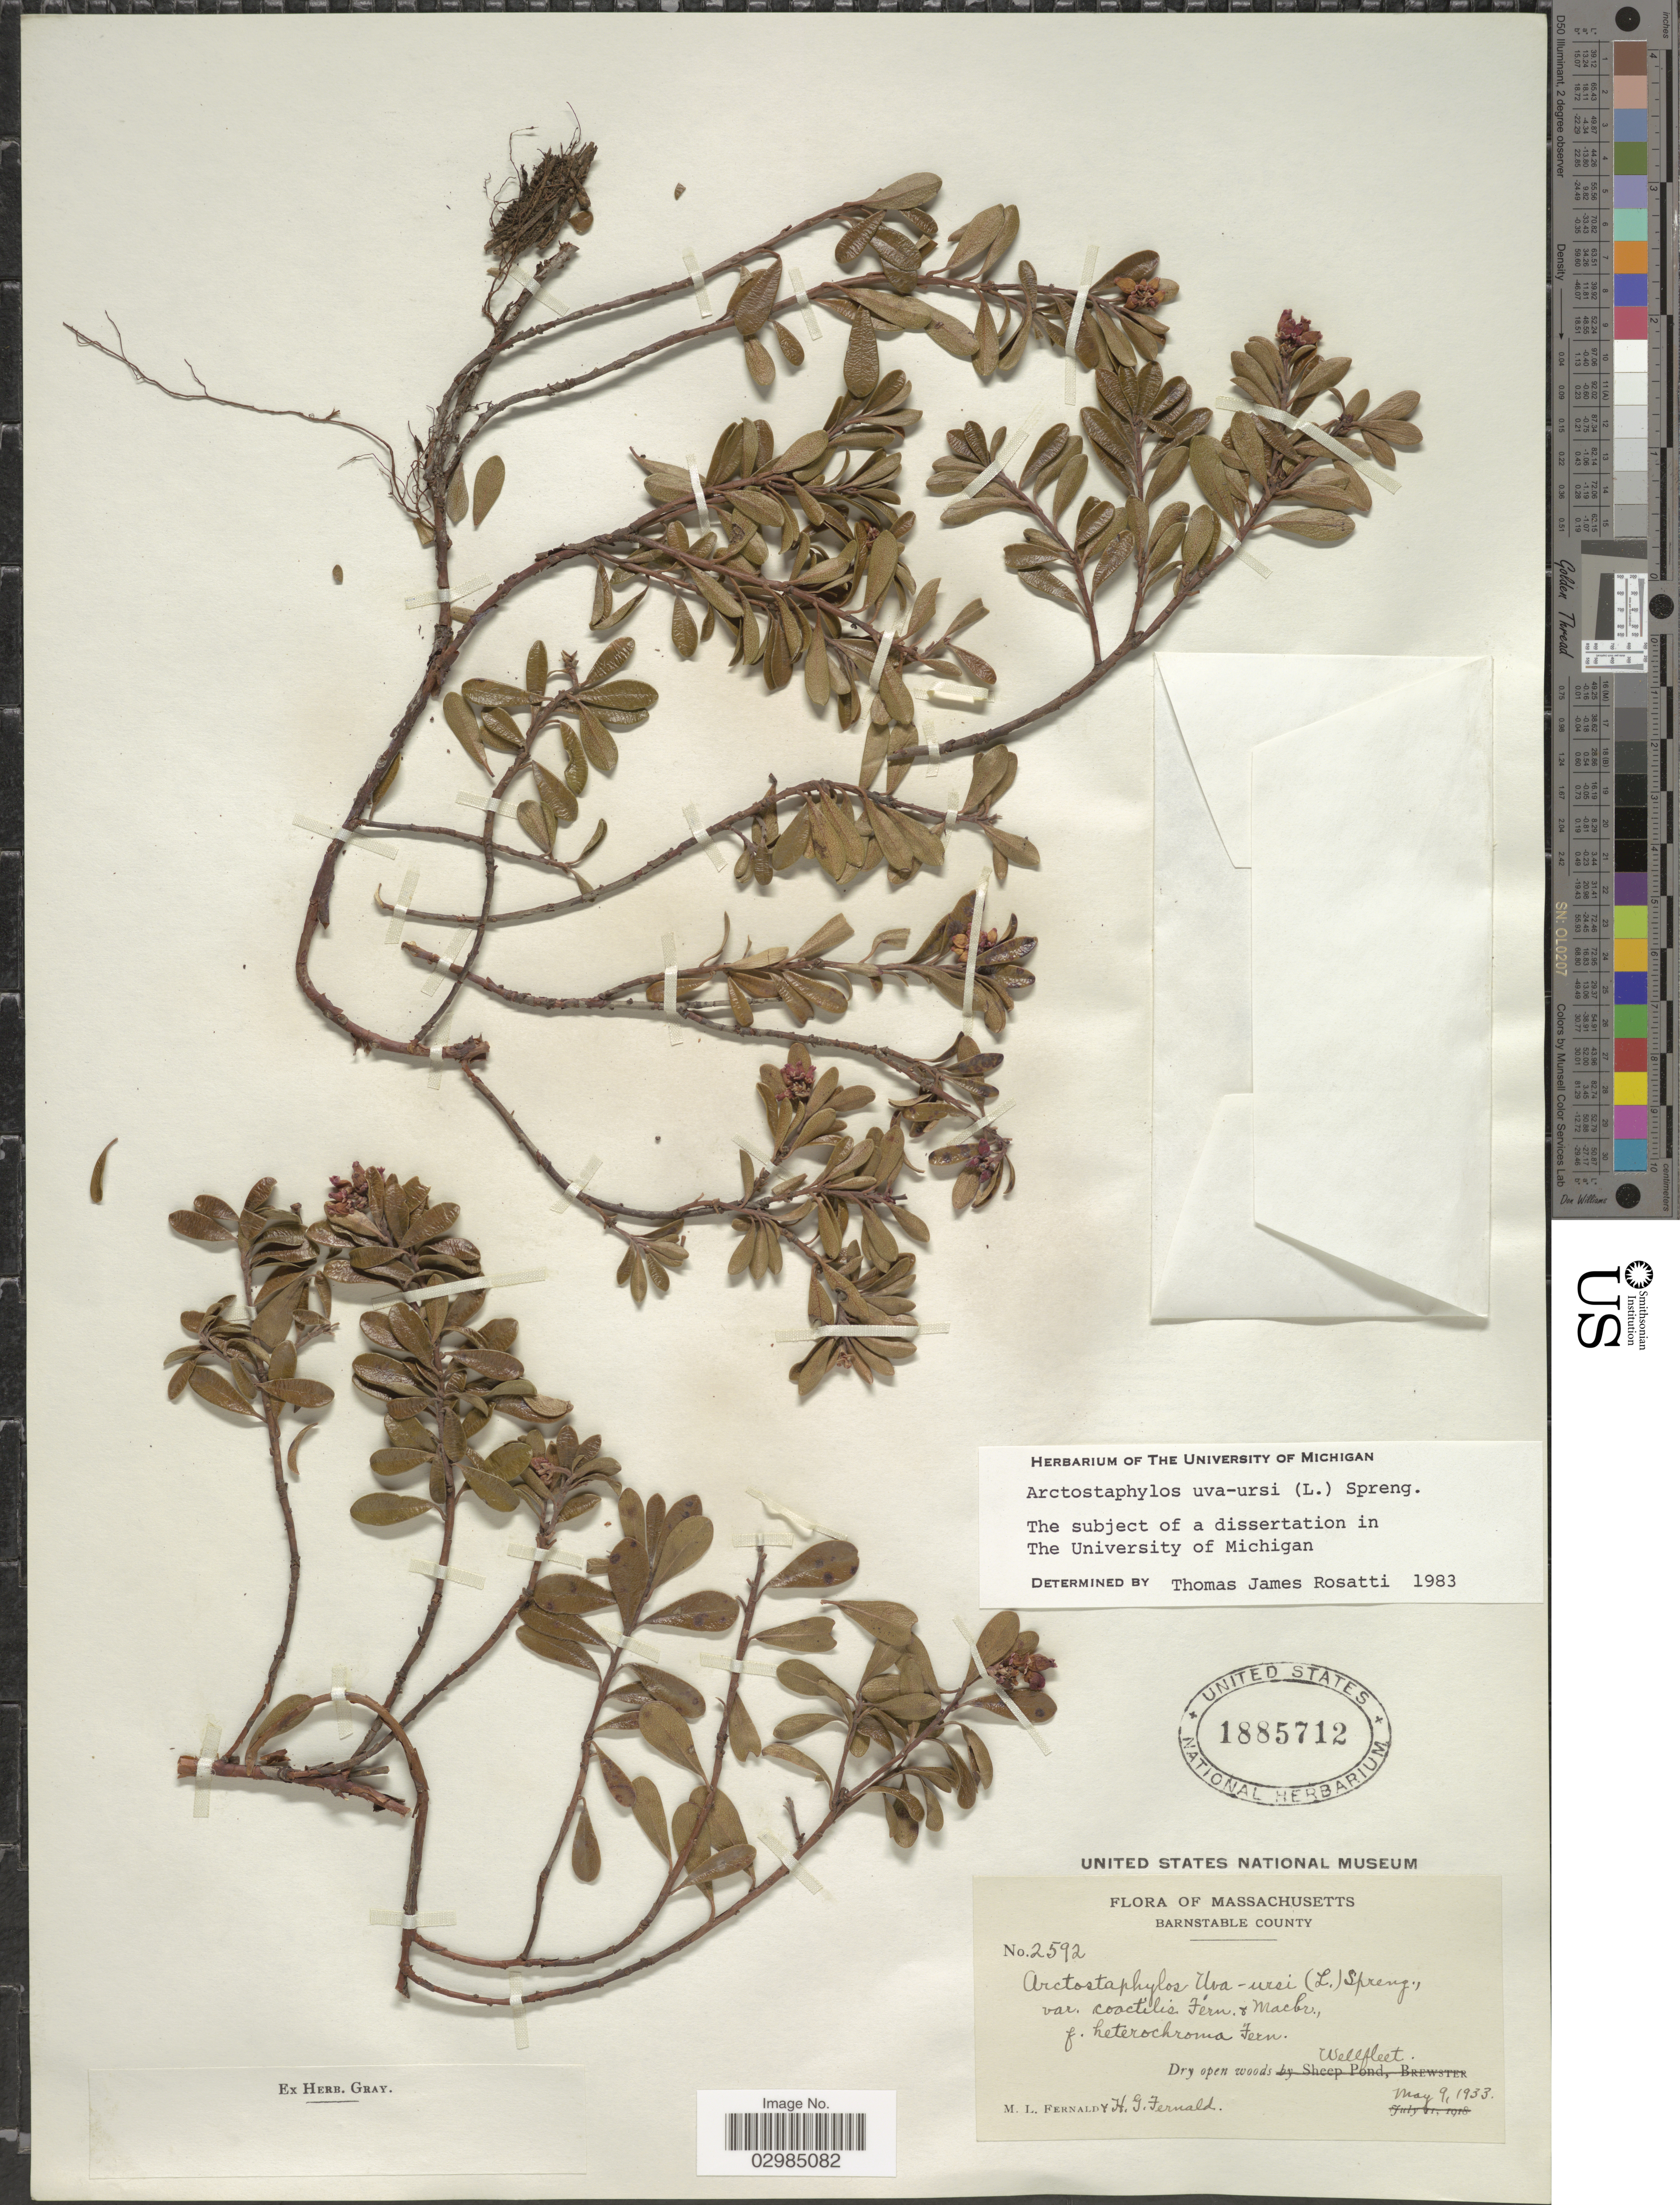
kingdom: Plantae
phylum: Tracheophyta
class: Magnoliopsida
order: Ericales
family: Ericaceae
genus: Arctostaphylos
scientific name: Arctostaphylos uva-ursi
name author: (L.) Spreng.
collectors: M. L. Fernald & H. Fernald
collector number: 2592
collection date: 1933-05-09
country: United States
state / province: Massachusetts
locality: Barnstable County. Dry open woods Wellfleet.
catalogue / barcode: US 1885712